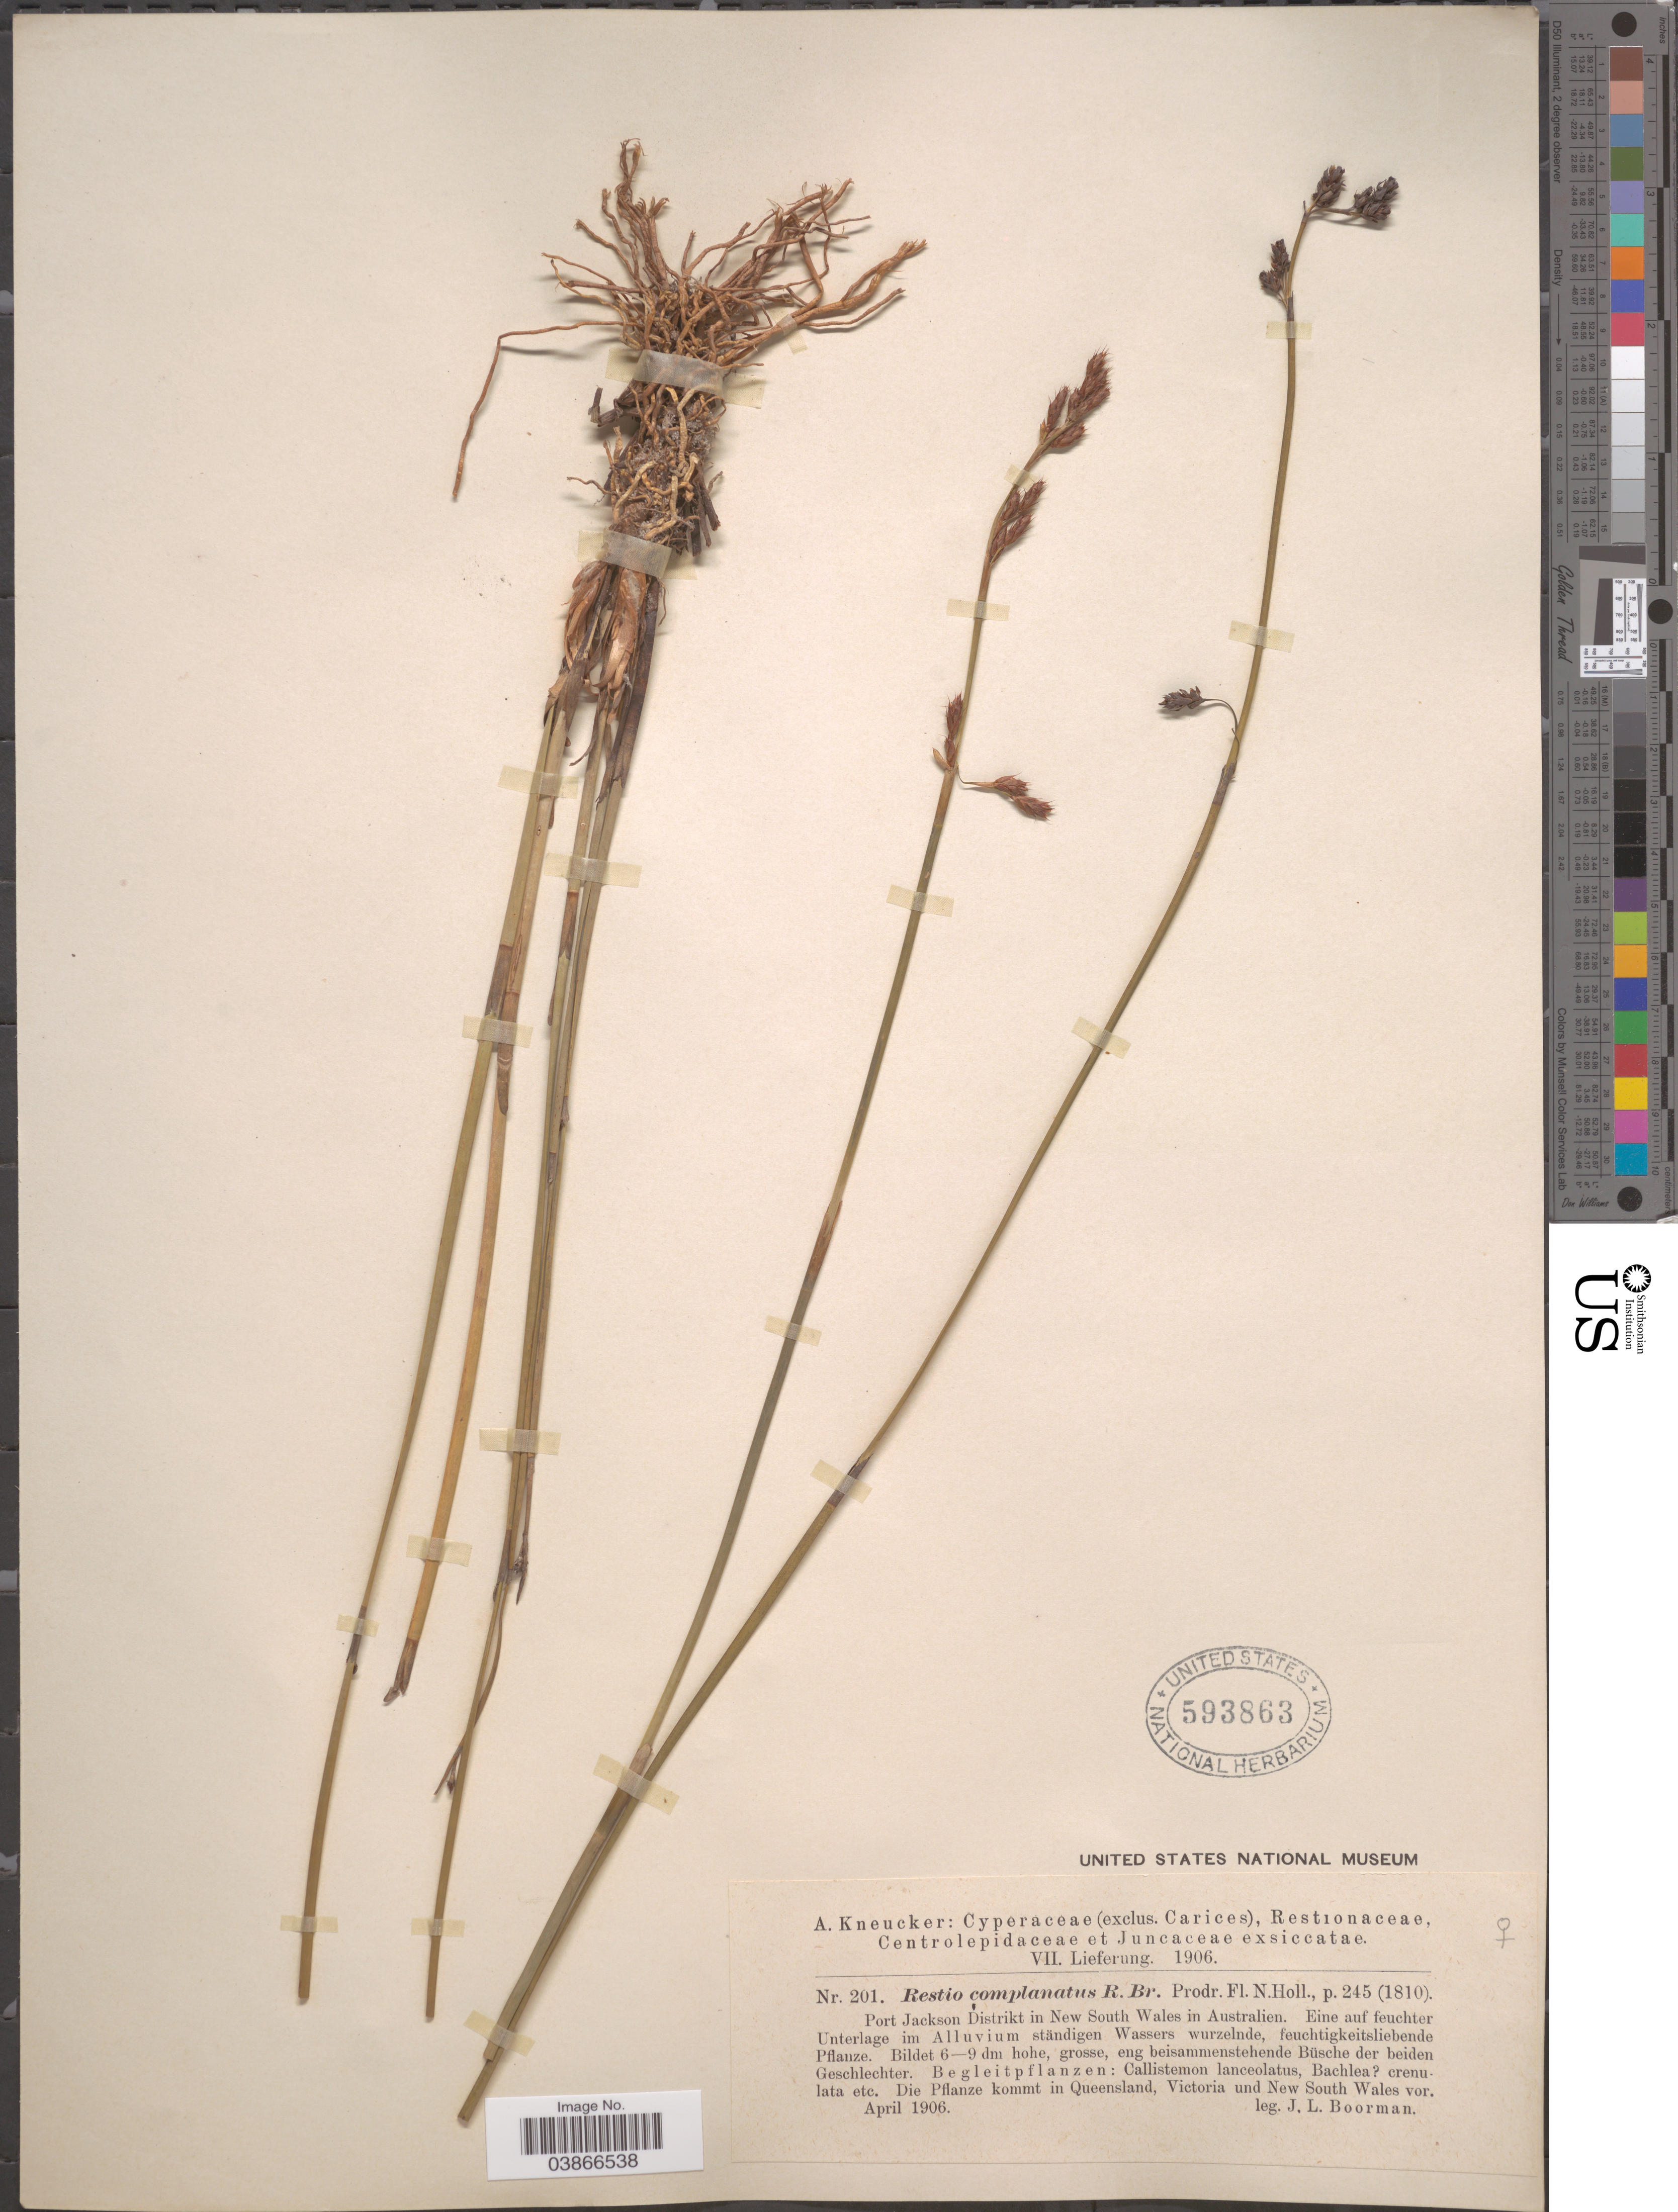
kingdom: Plantae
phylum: Tracheophyta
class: Liliopsida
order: Poales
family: Restionaceae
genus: Eurychorda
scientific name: Eurychorda complanata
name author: (R. Br.) B.G. Briggs & L.A.S. Johnson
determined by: Strong, Mark T., (BOT), Smithsonian Institution - National Museum of Natural History (UNITED STATES)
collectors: J. Boorman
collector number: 201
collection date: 1906-04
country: Australia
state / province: New South Wales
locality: Port Jackson Distrikt in New South Wales in Australien.3863